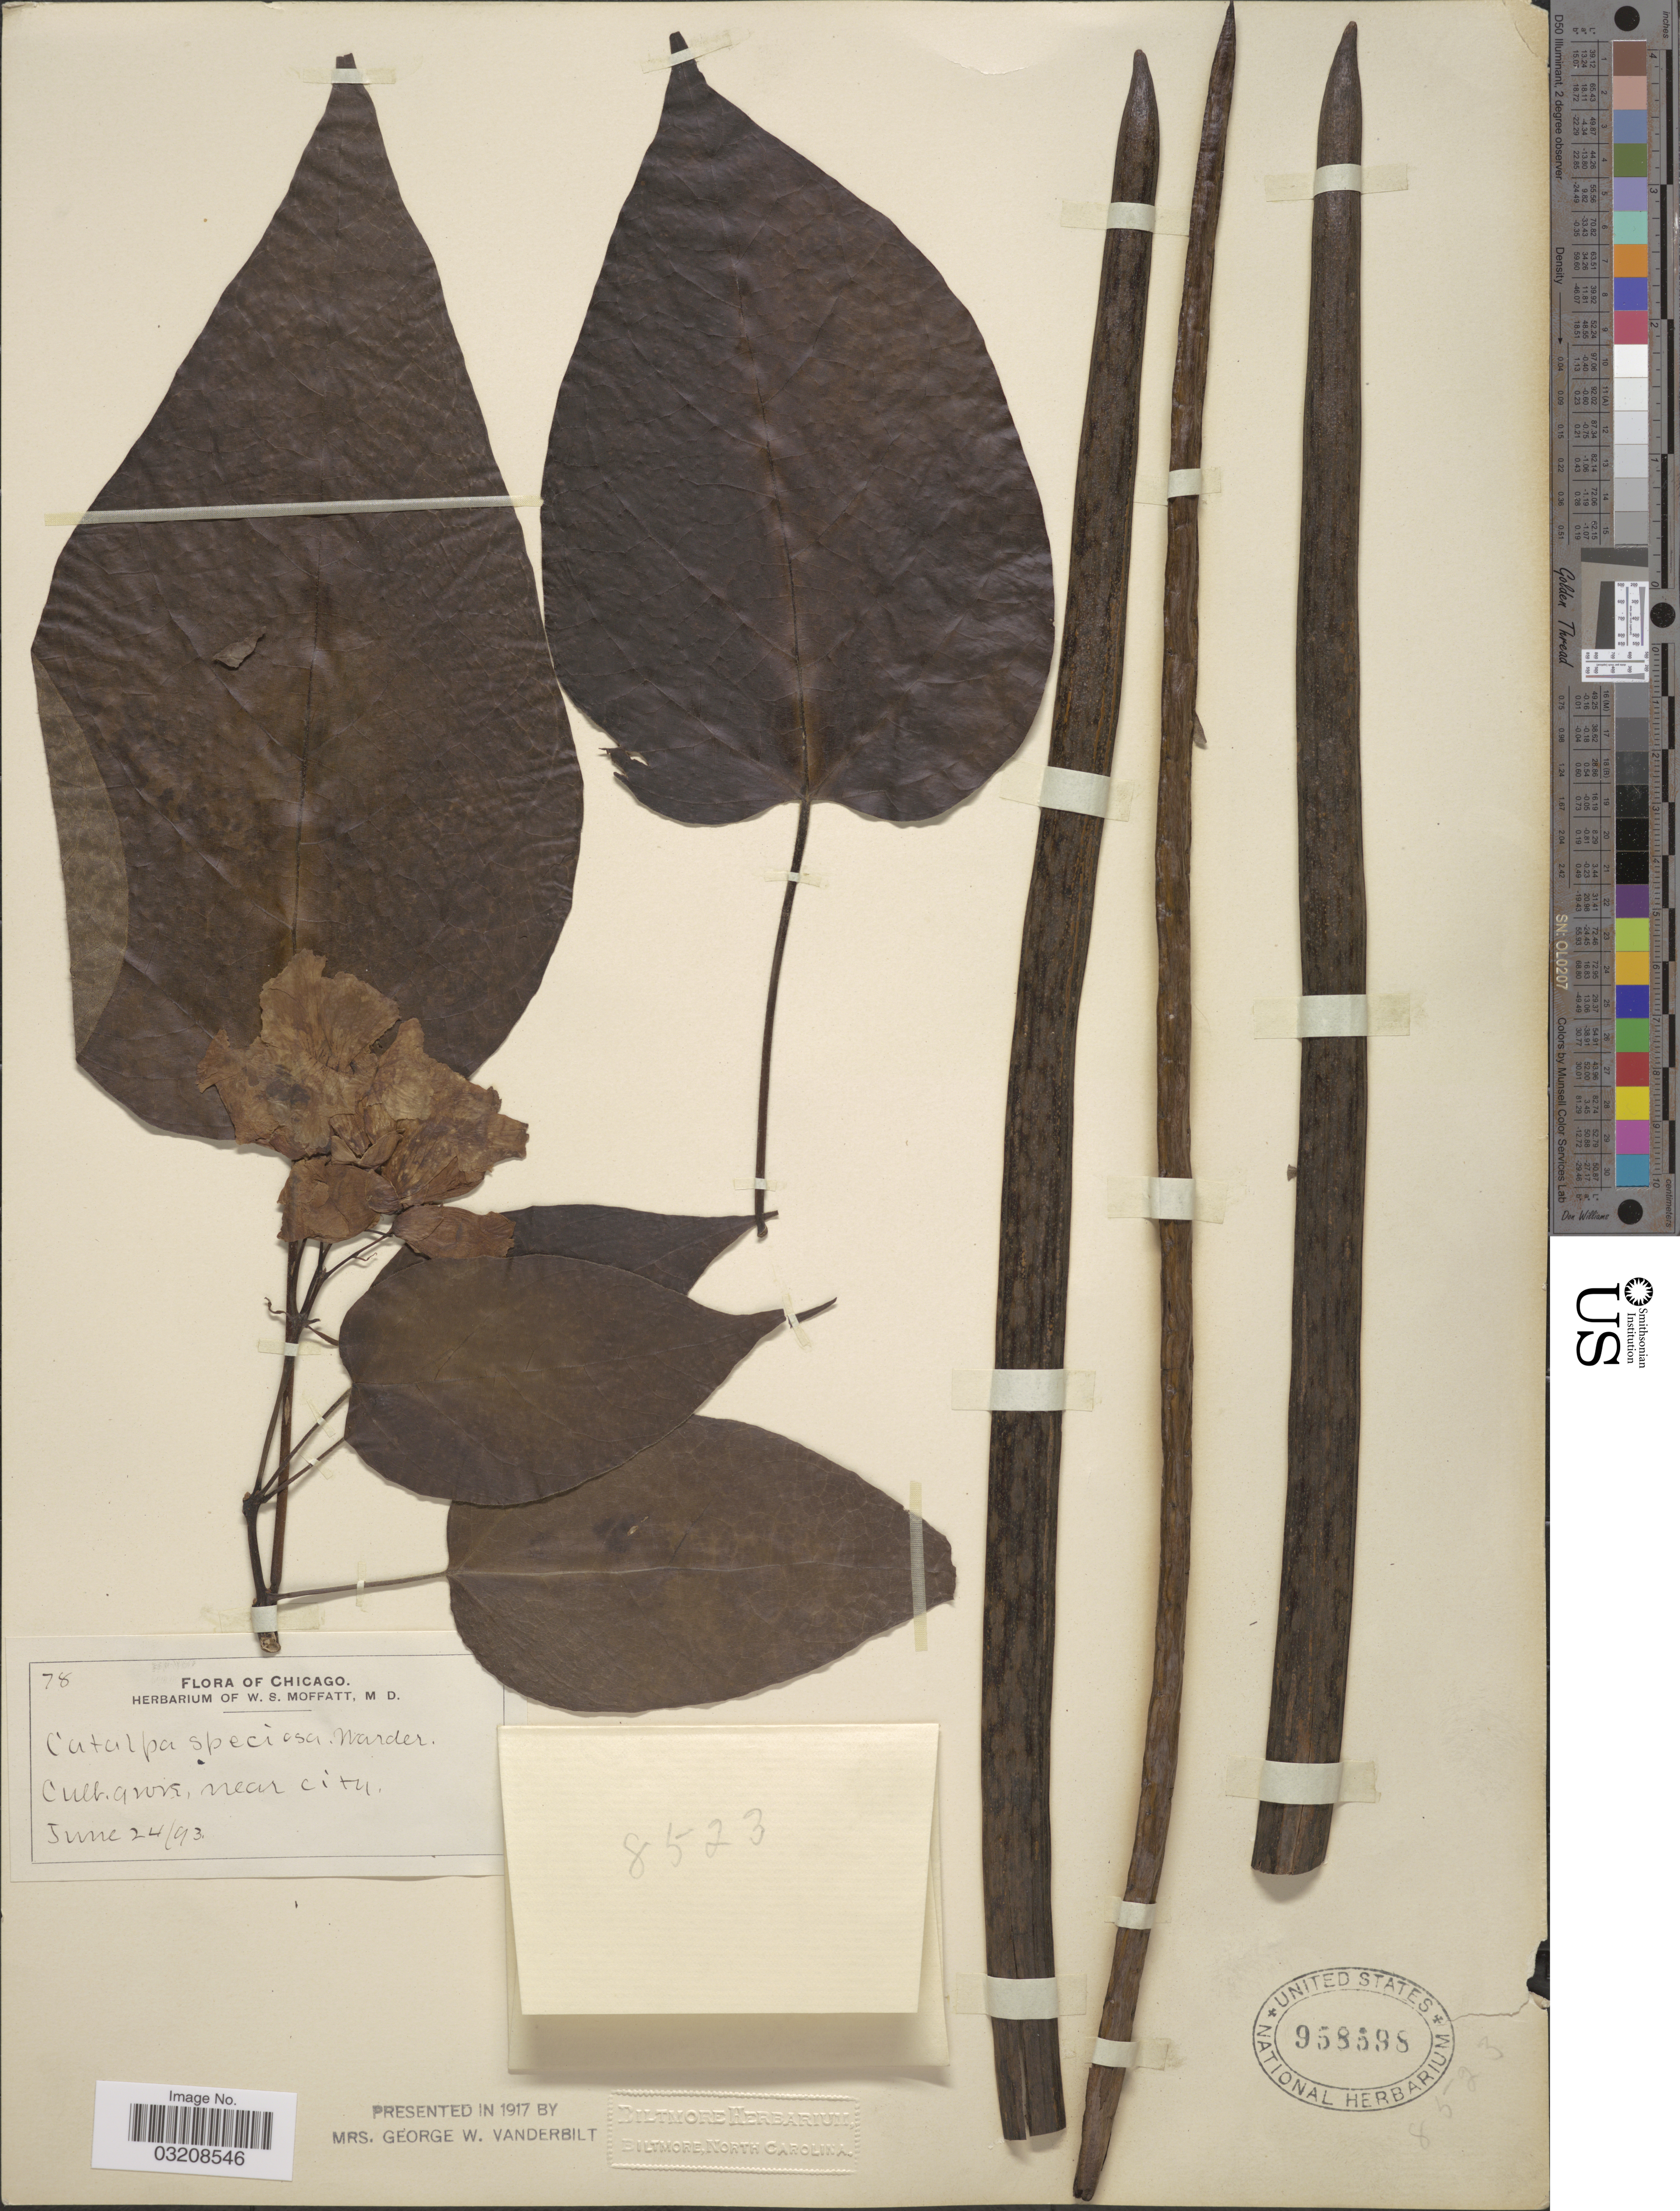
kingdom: Plantae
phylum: Tracheophyta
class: Magnoliopsida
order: Lamiales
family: Bignoniaceae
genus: Catalpa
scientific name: Catalpa speciosa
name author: (Warder) Warder ex Engelm.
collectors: ex herb. W. S. Moffatt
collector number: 78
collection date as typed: Transcribed d/m/y: 24/6/93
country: United States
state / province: Illinois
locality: Chicago. Near City.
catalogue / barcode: US 958598